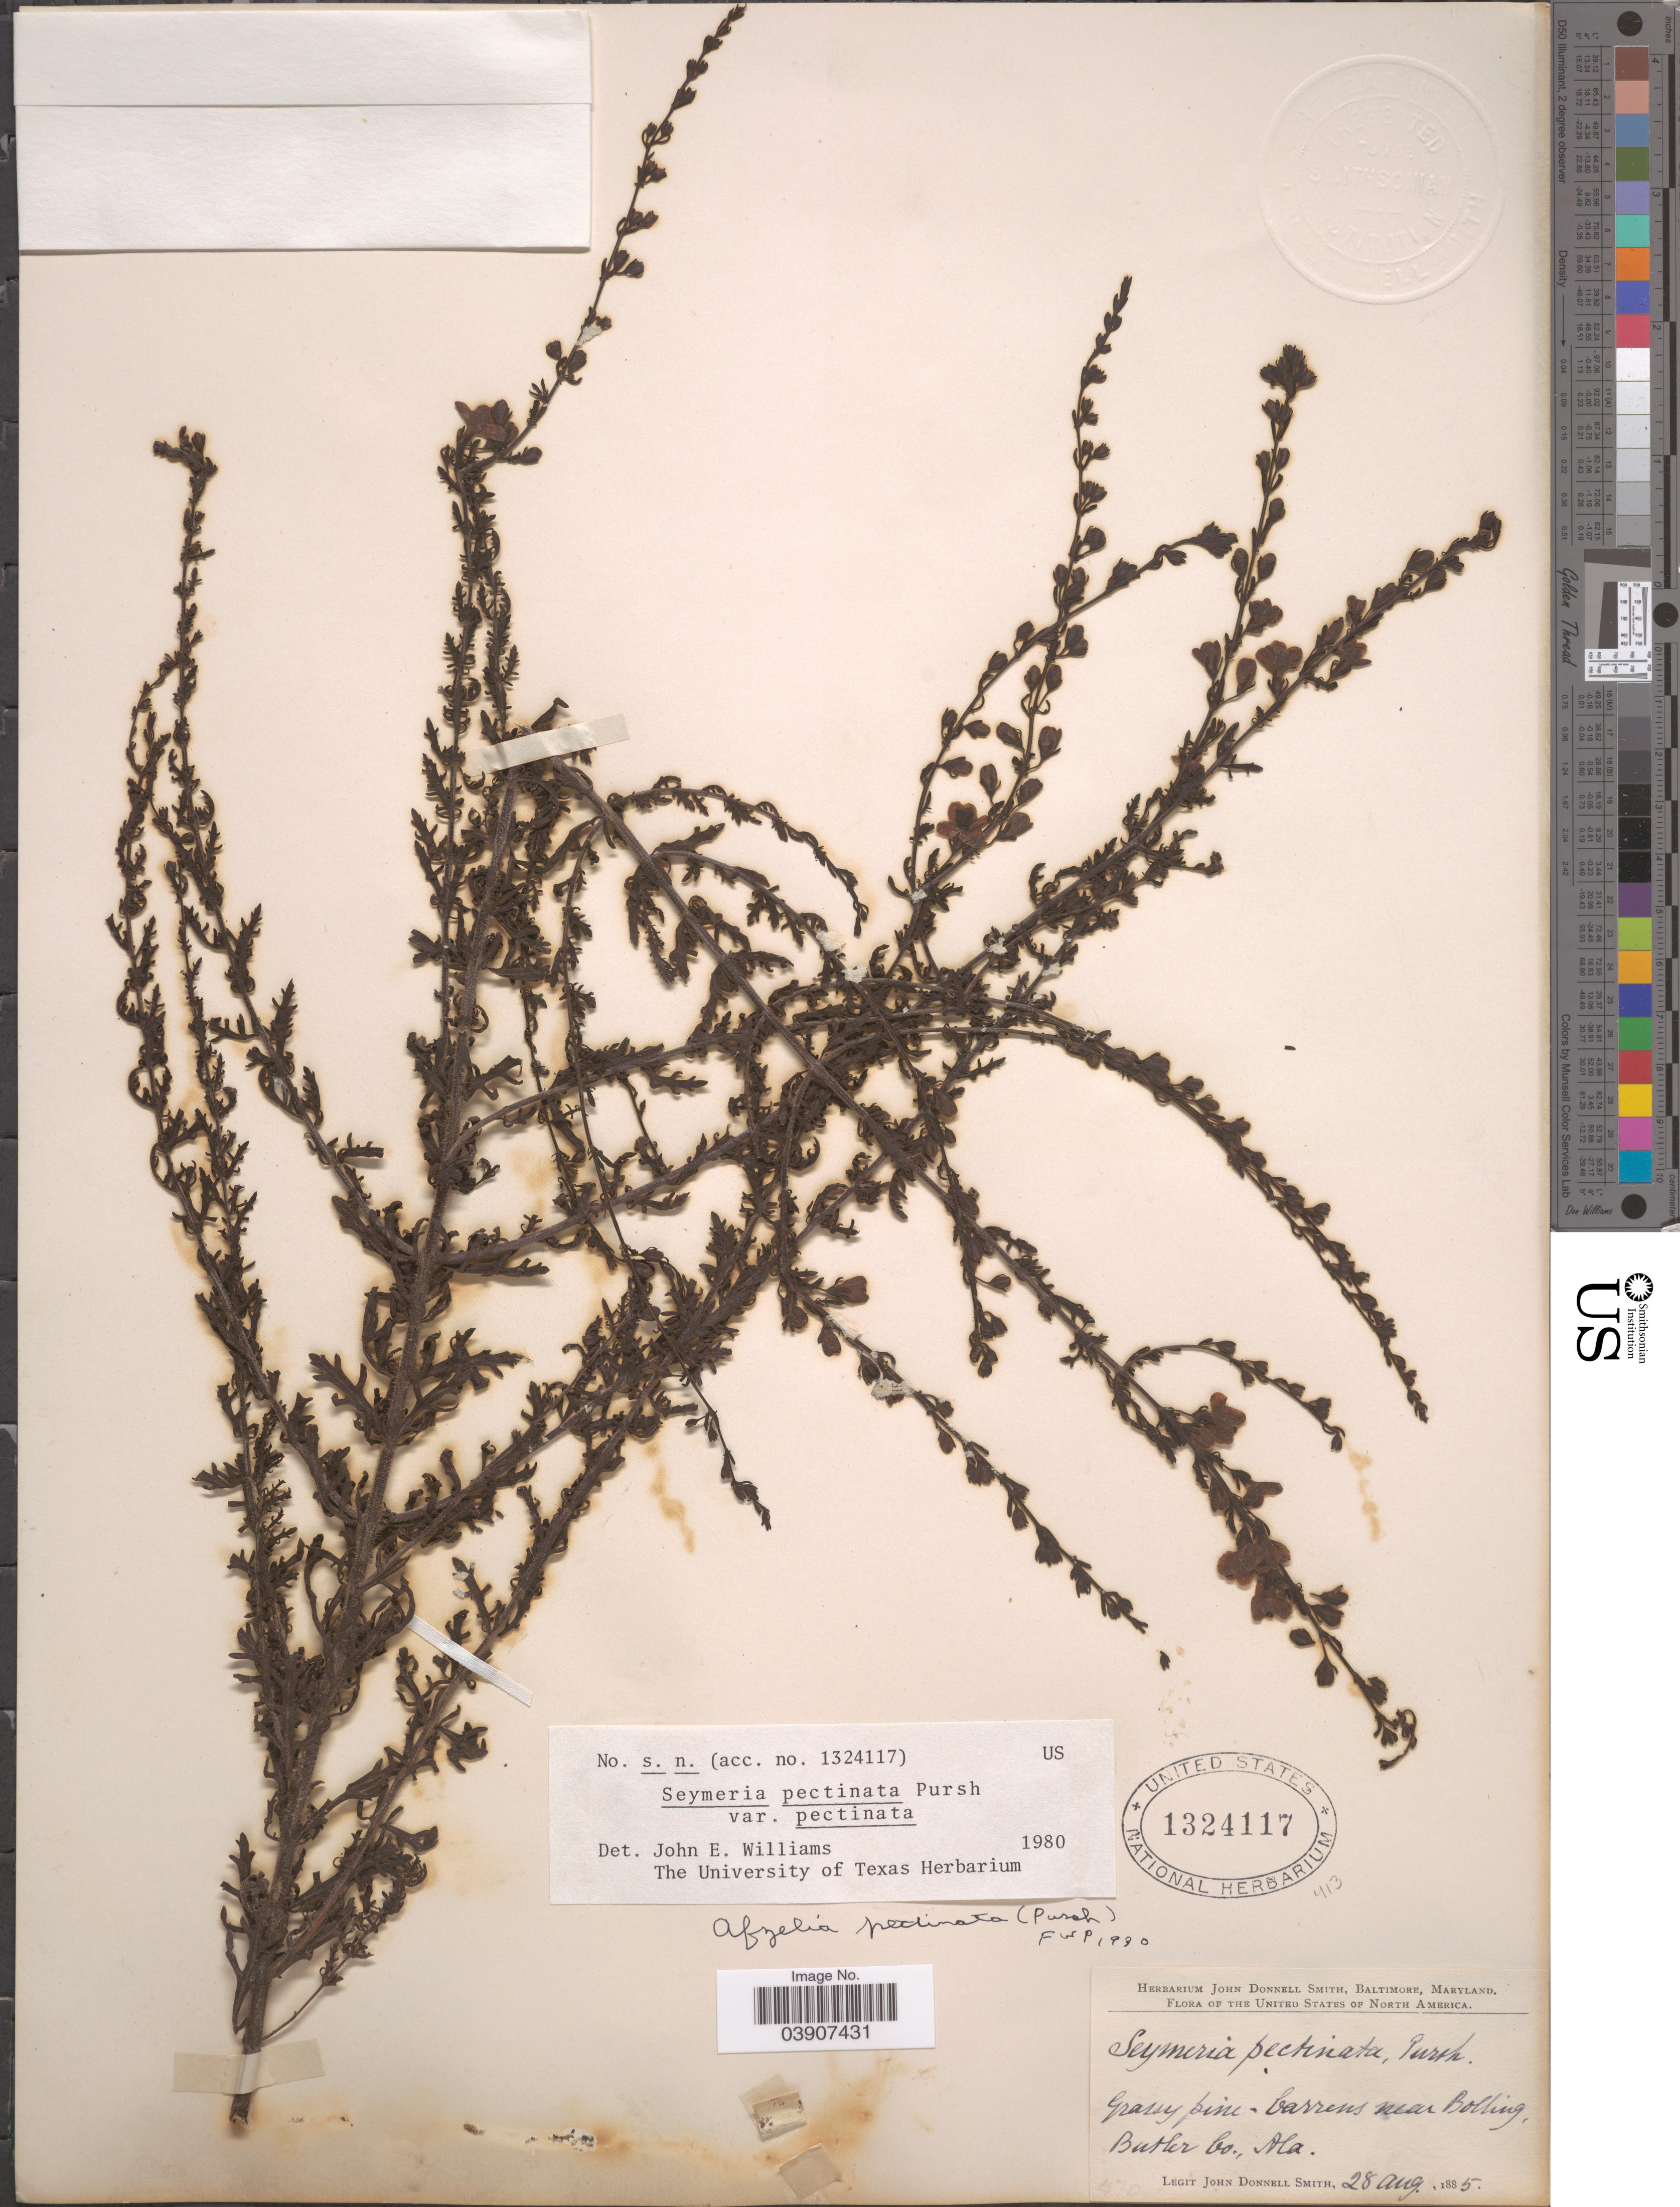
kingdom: Plantae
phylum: Tracheophyta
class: Magnoliopsida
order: Lamiales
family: Orobanchaceae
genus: Seymeria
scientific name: Seymeria pectinata var. pectinata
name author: Pursh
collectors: J. Donnell Smith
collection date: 1885-08-28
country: United States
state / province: Alabama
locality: Grassy pine- barrens near Bolling, Butler Co.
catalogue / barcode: US 1324117